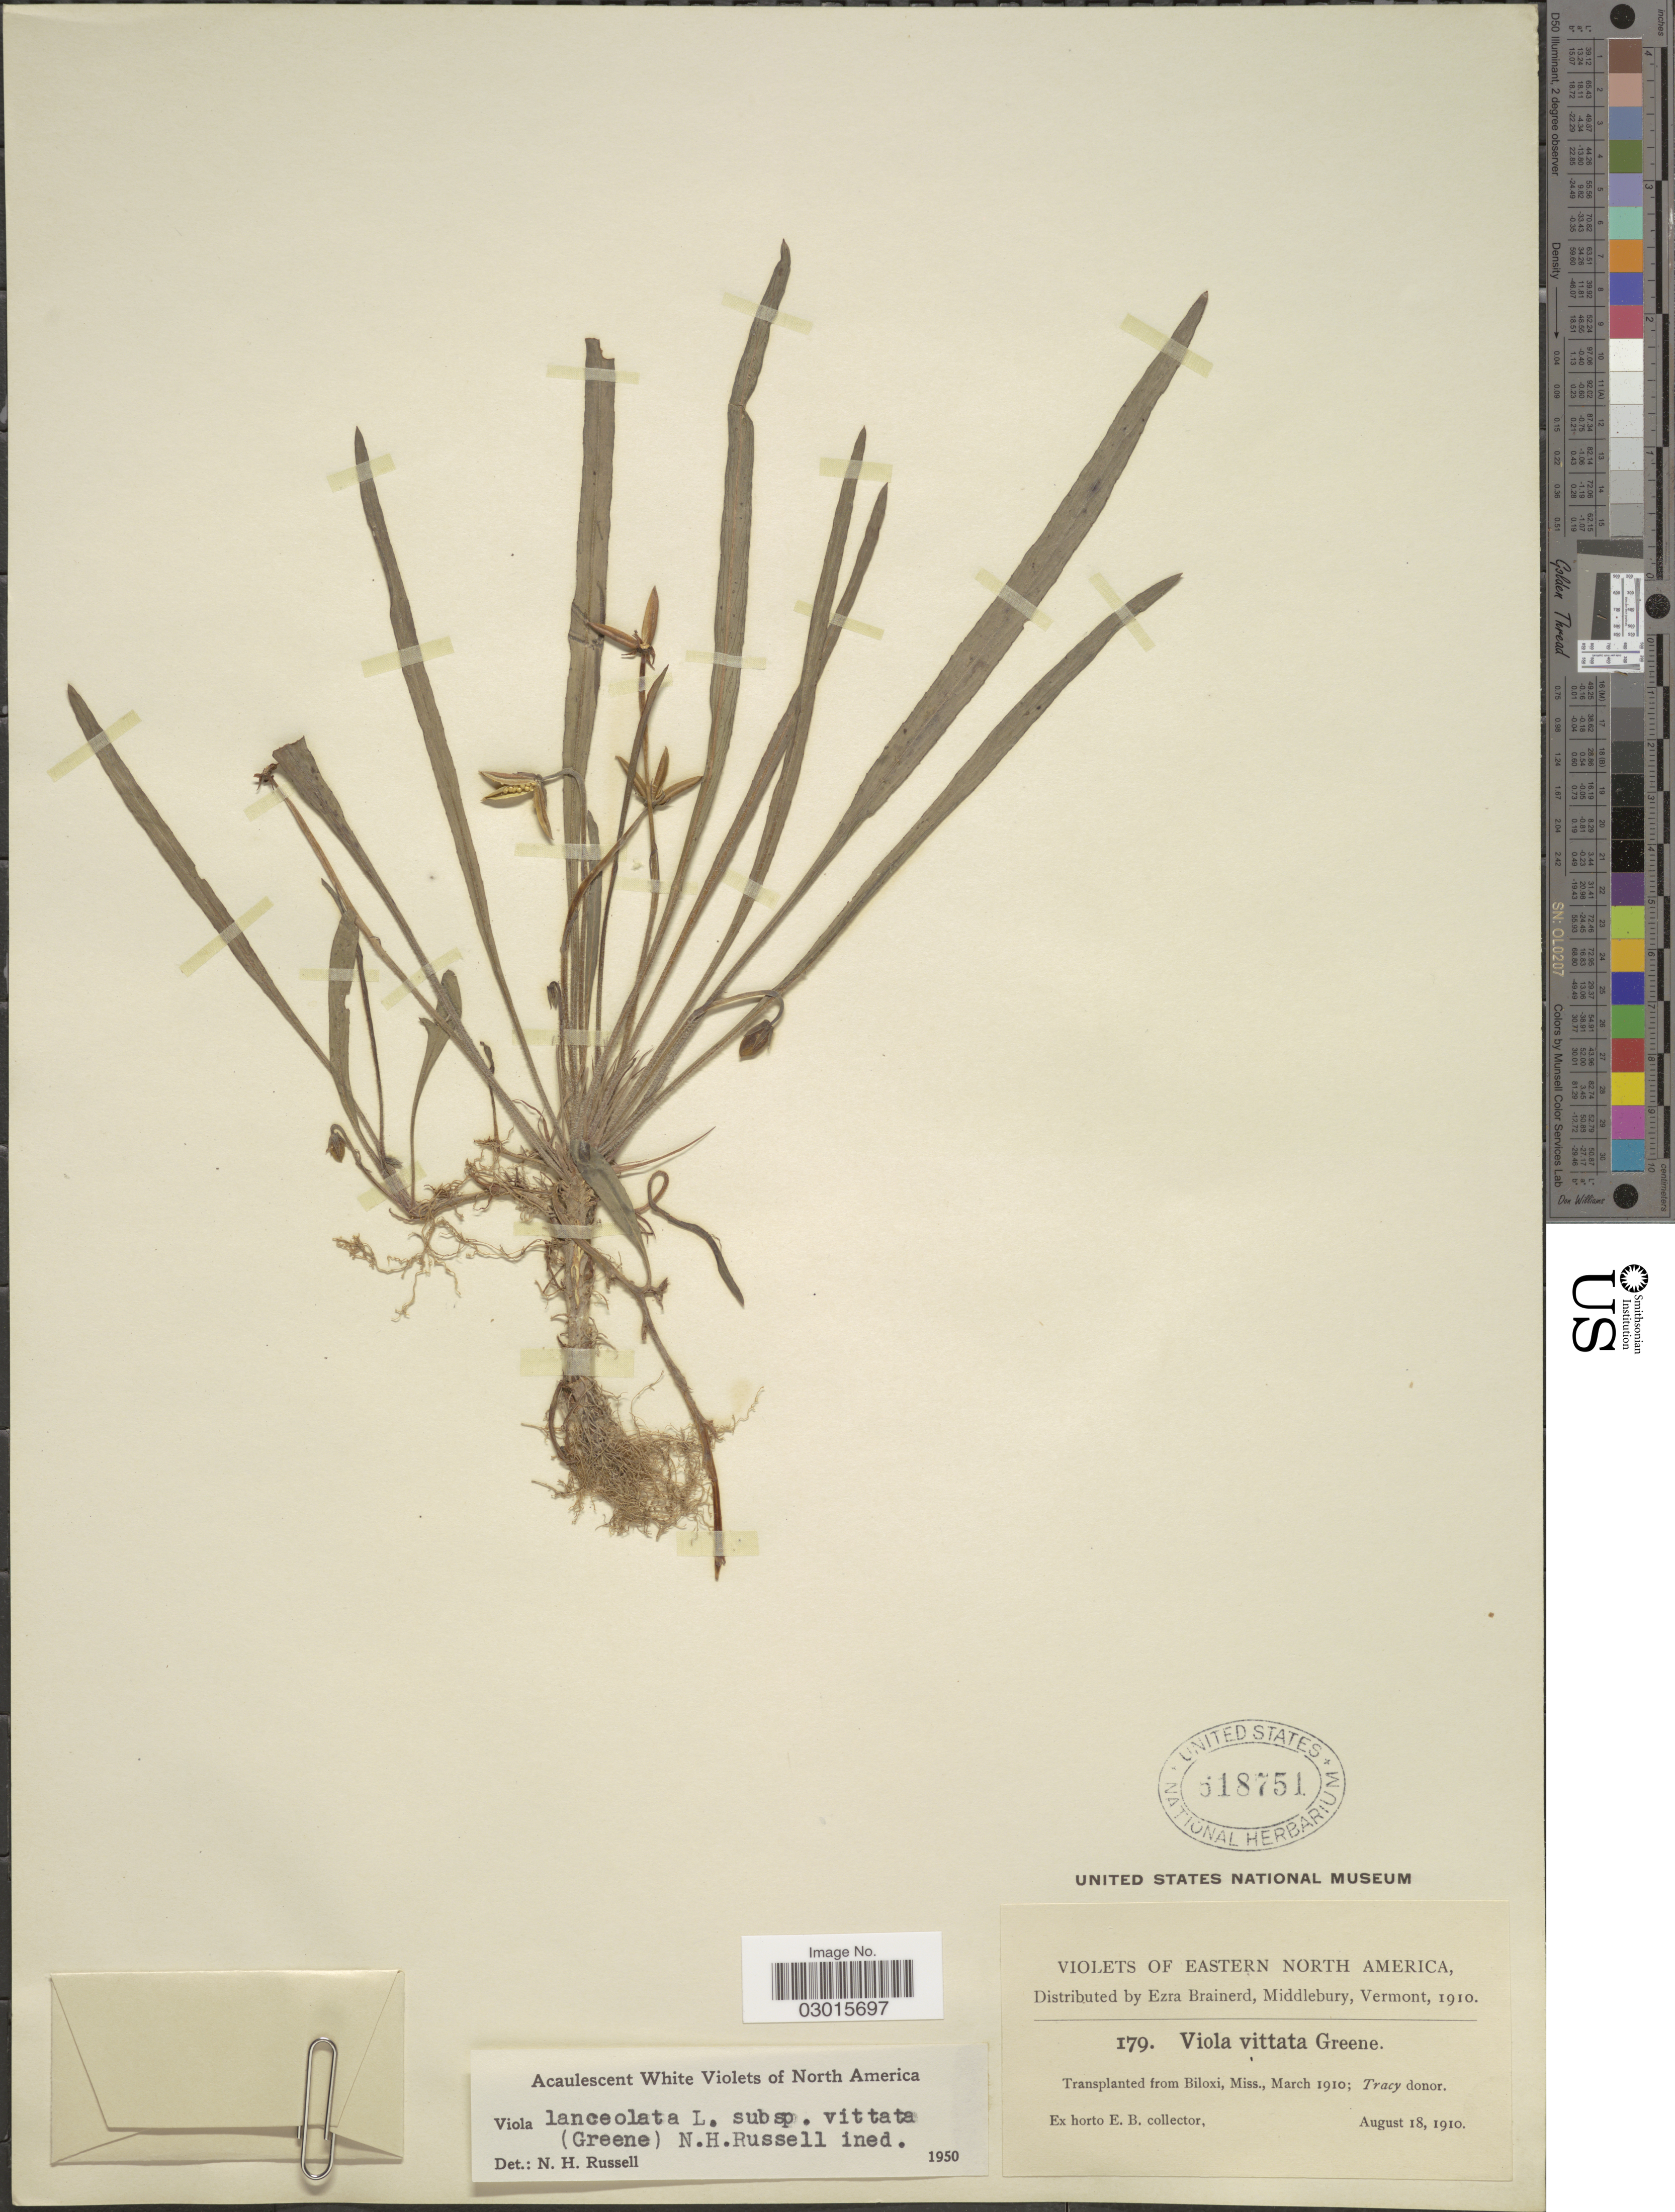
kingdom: Plantae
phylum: Tracheophyta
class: Magnoliopsida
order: Malpighiales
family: Violaceae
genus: Viola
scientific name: Viola lanceolata subsp. vittata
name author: (Greene) N. H. Russell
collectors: ex herb. Ezra Brainerd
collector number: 179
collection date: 1910-08-18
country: United States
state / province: Mississippi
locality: Eastern North America. Transplanted from Biloxi, Miss.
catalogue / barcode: US 618751